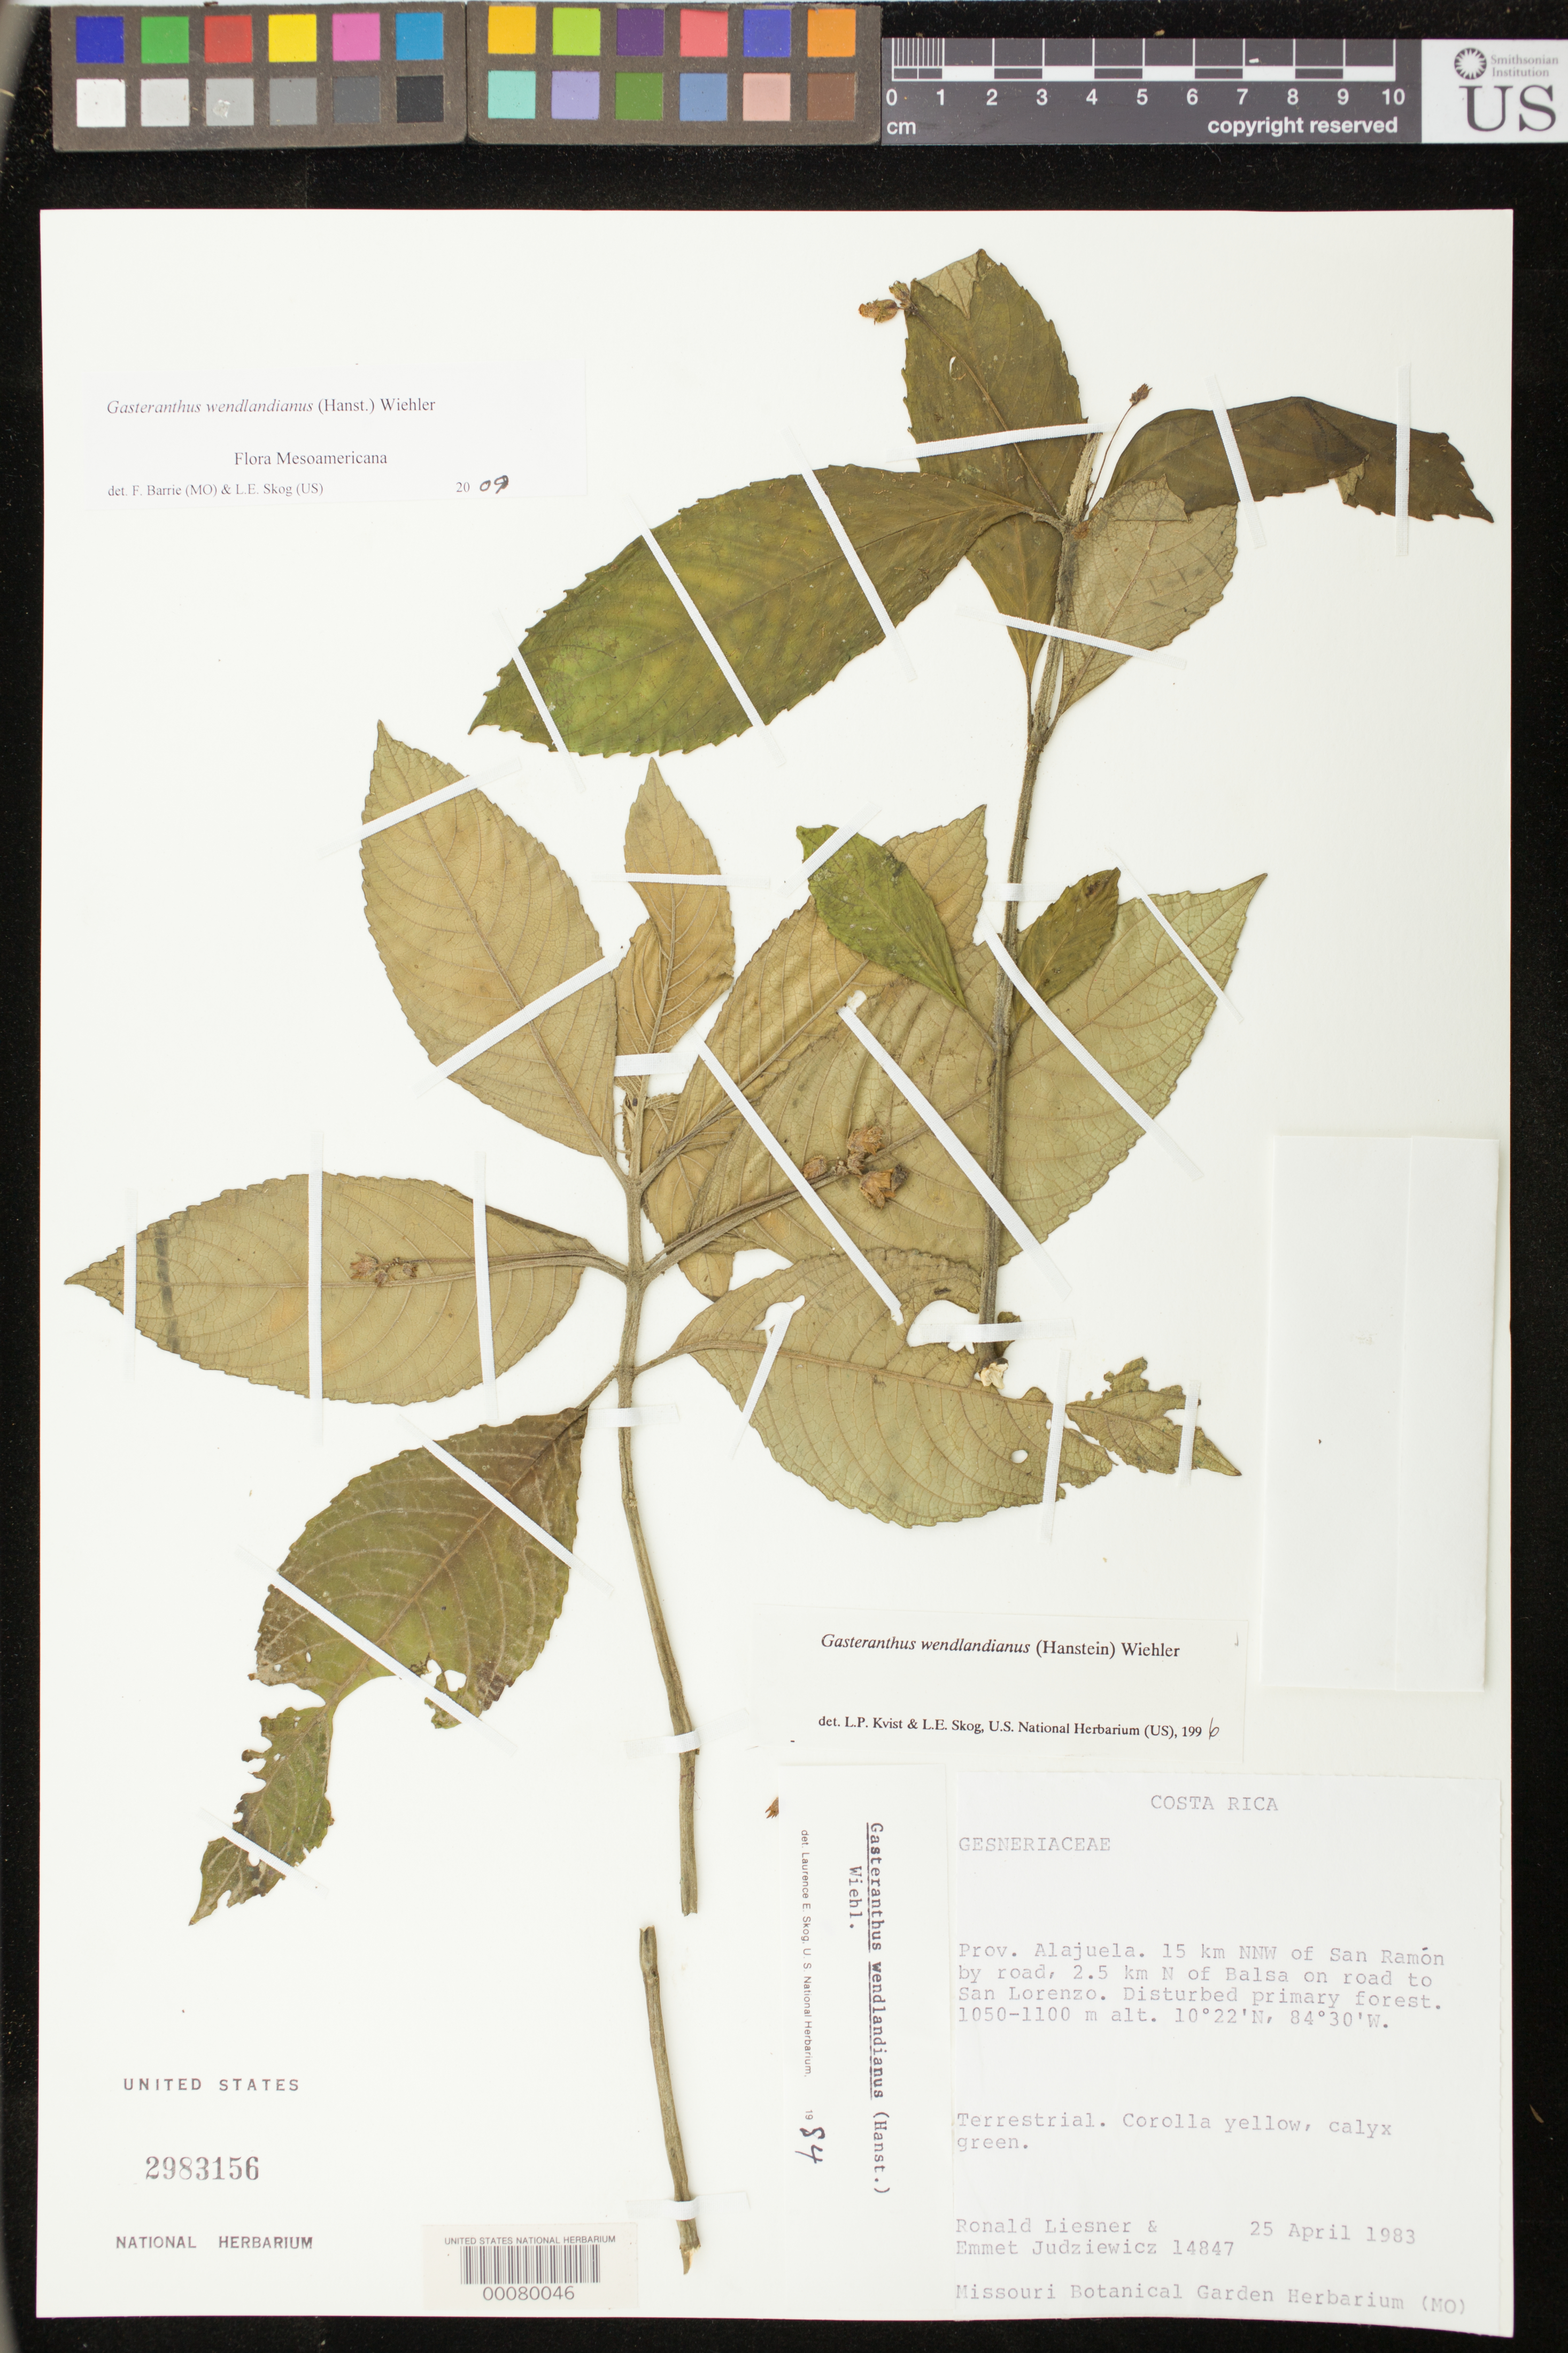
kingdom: Plantae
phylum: Tracheophyta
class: Magnoliopsida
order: Lamiales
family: Gesneriaceae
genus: Gasteranthus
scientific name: Gasteranthus wendlandianus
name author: (Hanst.) Wiehler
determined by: Skog, Laurence E.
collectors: R. L. Liesner & E. J. Judziewicz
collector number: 14847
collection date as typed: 25 Apr 1983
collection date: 1983-04-25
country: Costa Rica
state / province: Alajuela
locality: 15 km NNW of San Ramón by road, 2.5 km N of Balsa on road to San Lorenzo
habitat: Disturbed primary forest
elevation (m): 1050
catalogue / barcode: US 2983156